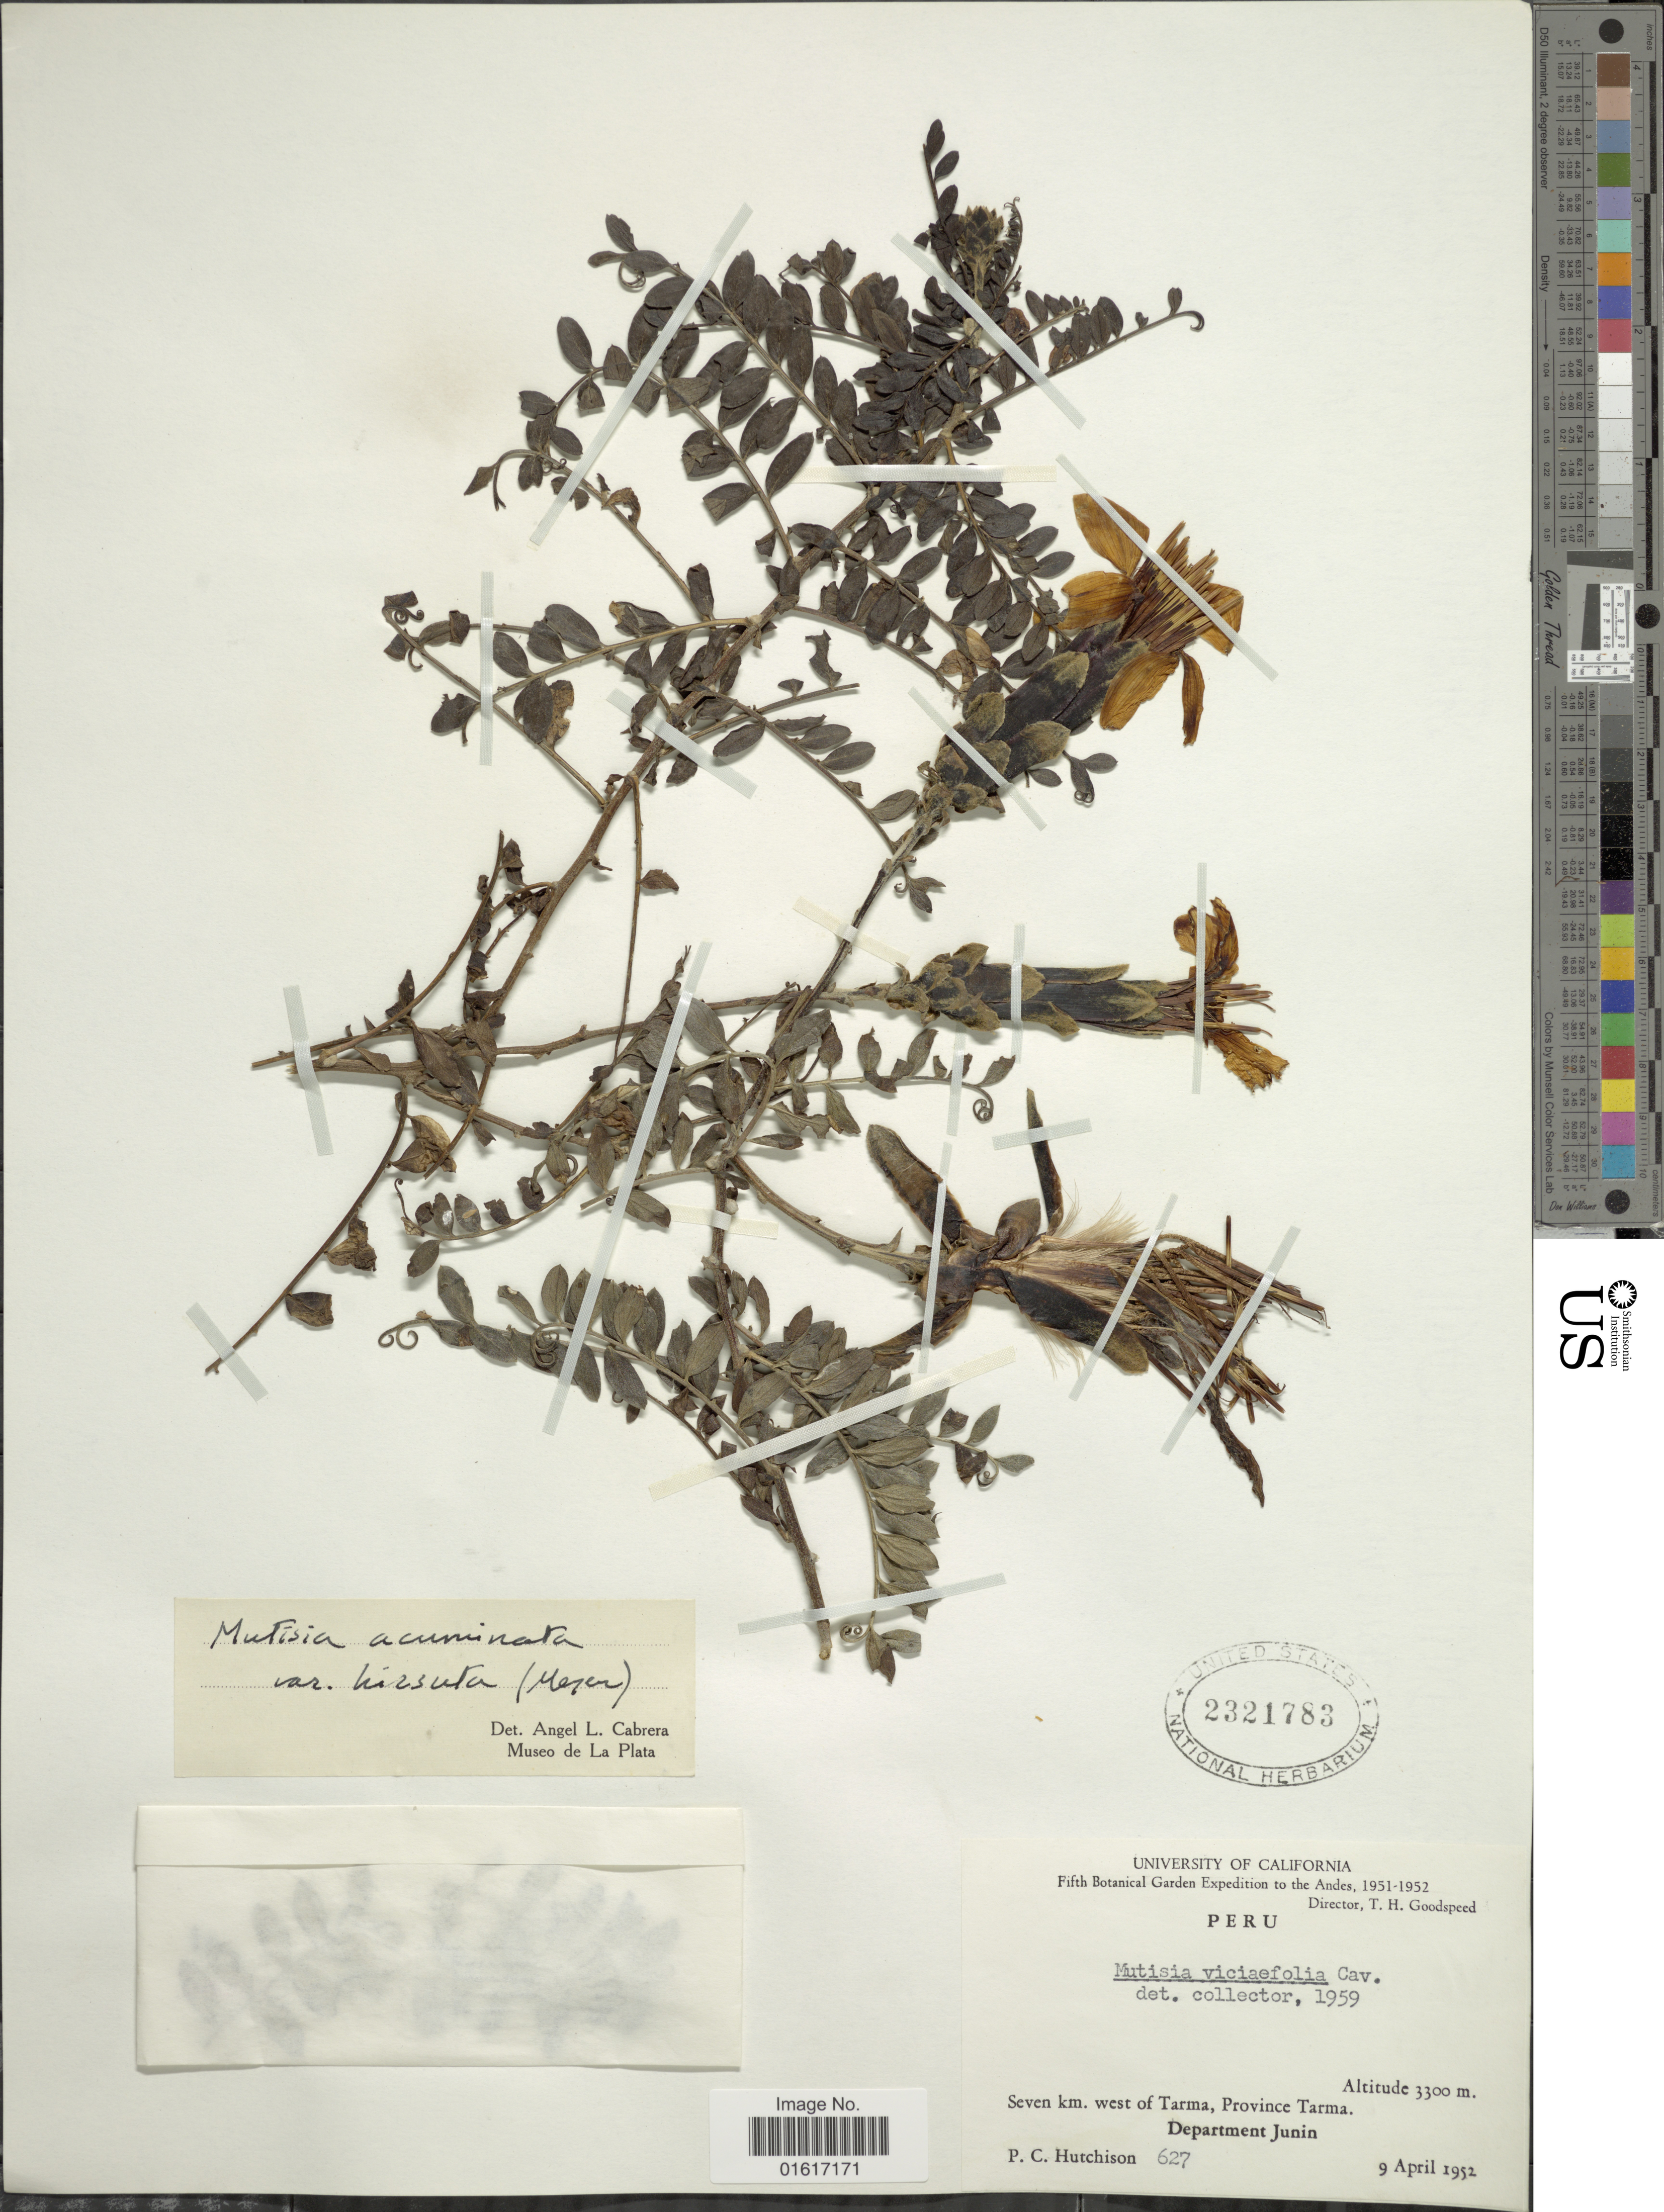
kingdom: Plantae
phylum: Tracheophyta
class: Magnoliopsida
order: Asterales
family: Asteraceae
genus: Mutisia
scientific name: Mutisia acuminata var. hirsuta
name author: (Meyen) Cabrera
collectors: P. C. Hutchison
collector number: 627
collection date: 1952-04-09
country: Peru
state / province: Junín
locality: Andes. Seven km. west of Tarma, Province Tarma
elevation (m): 3300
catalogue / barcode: US 2321783